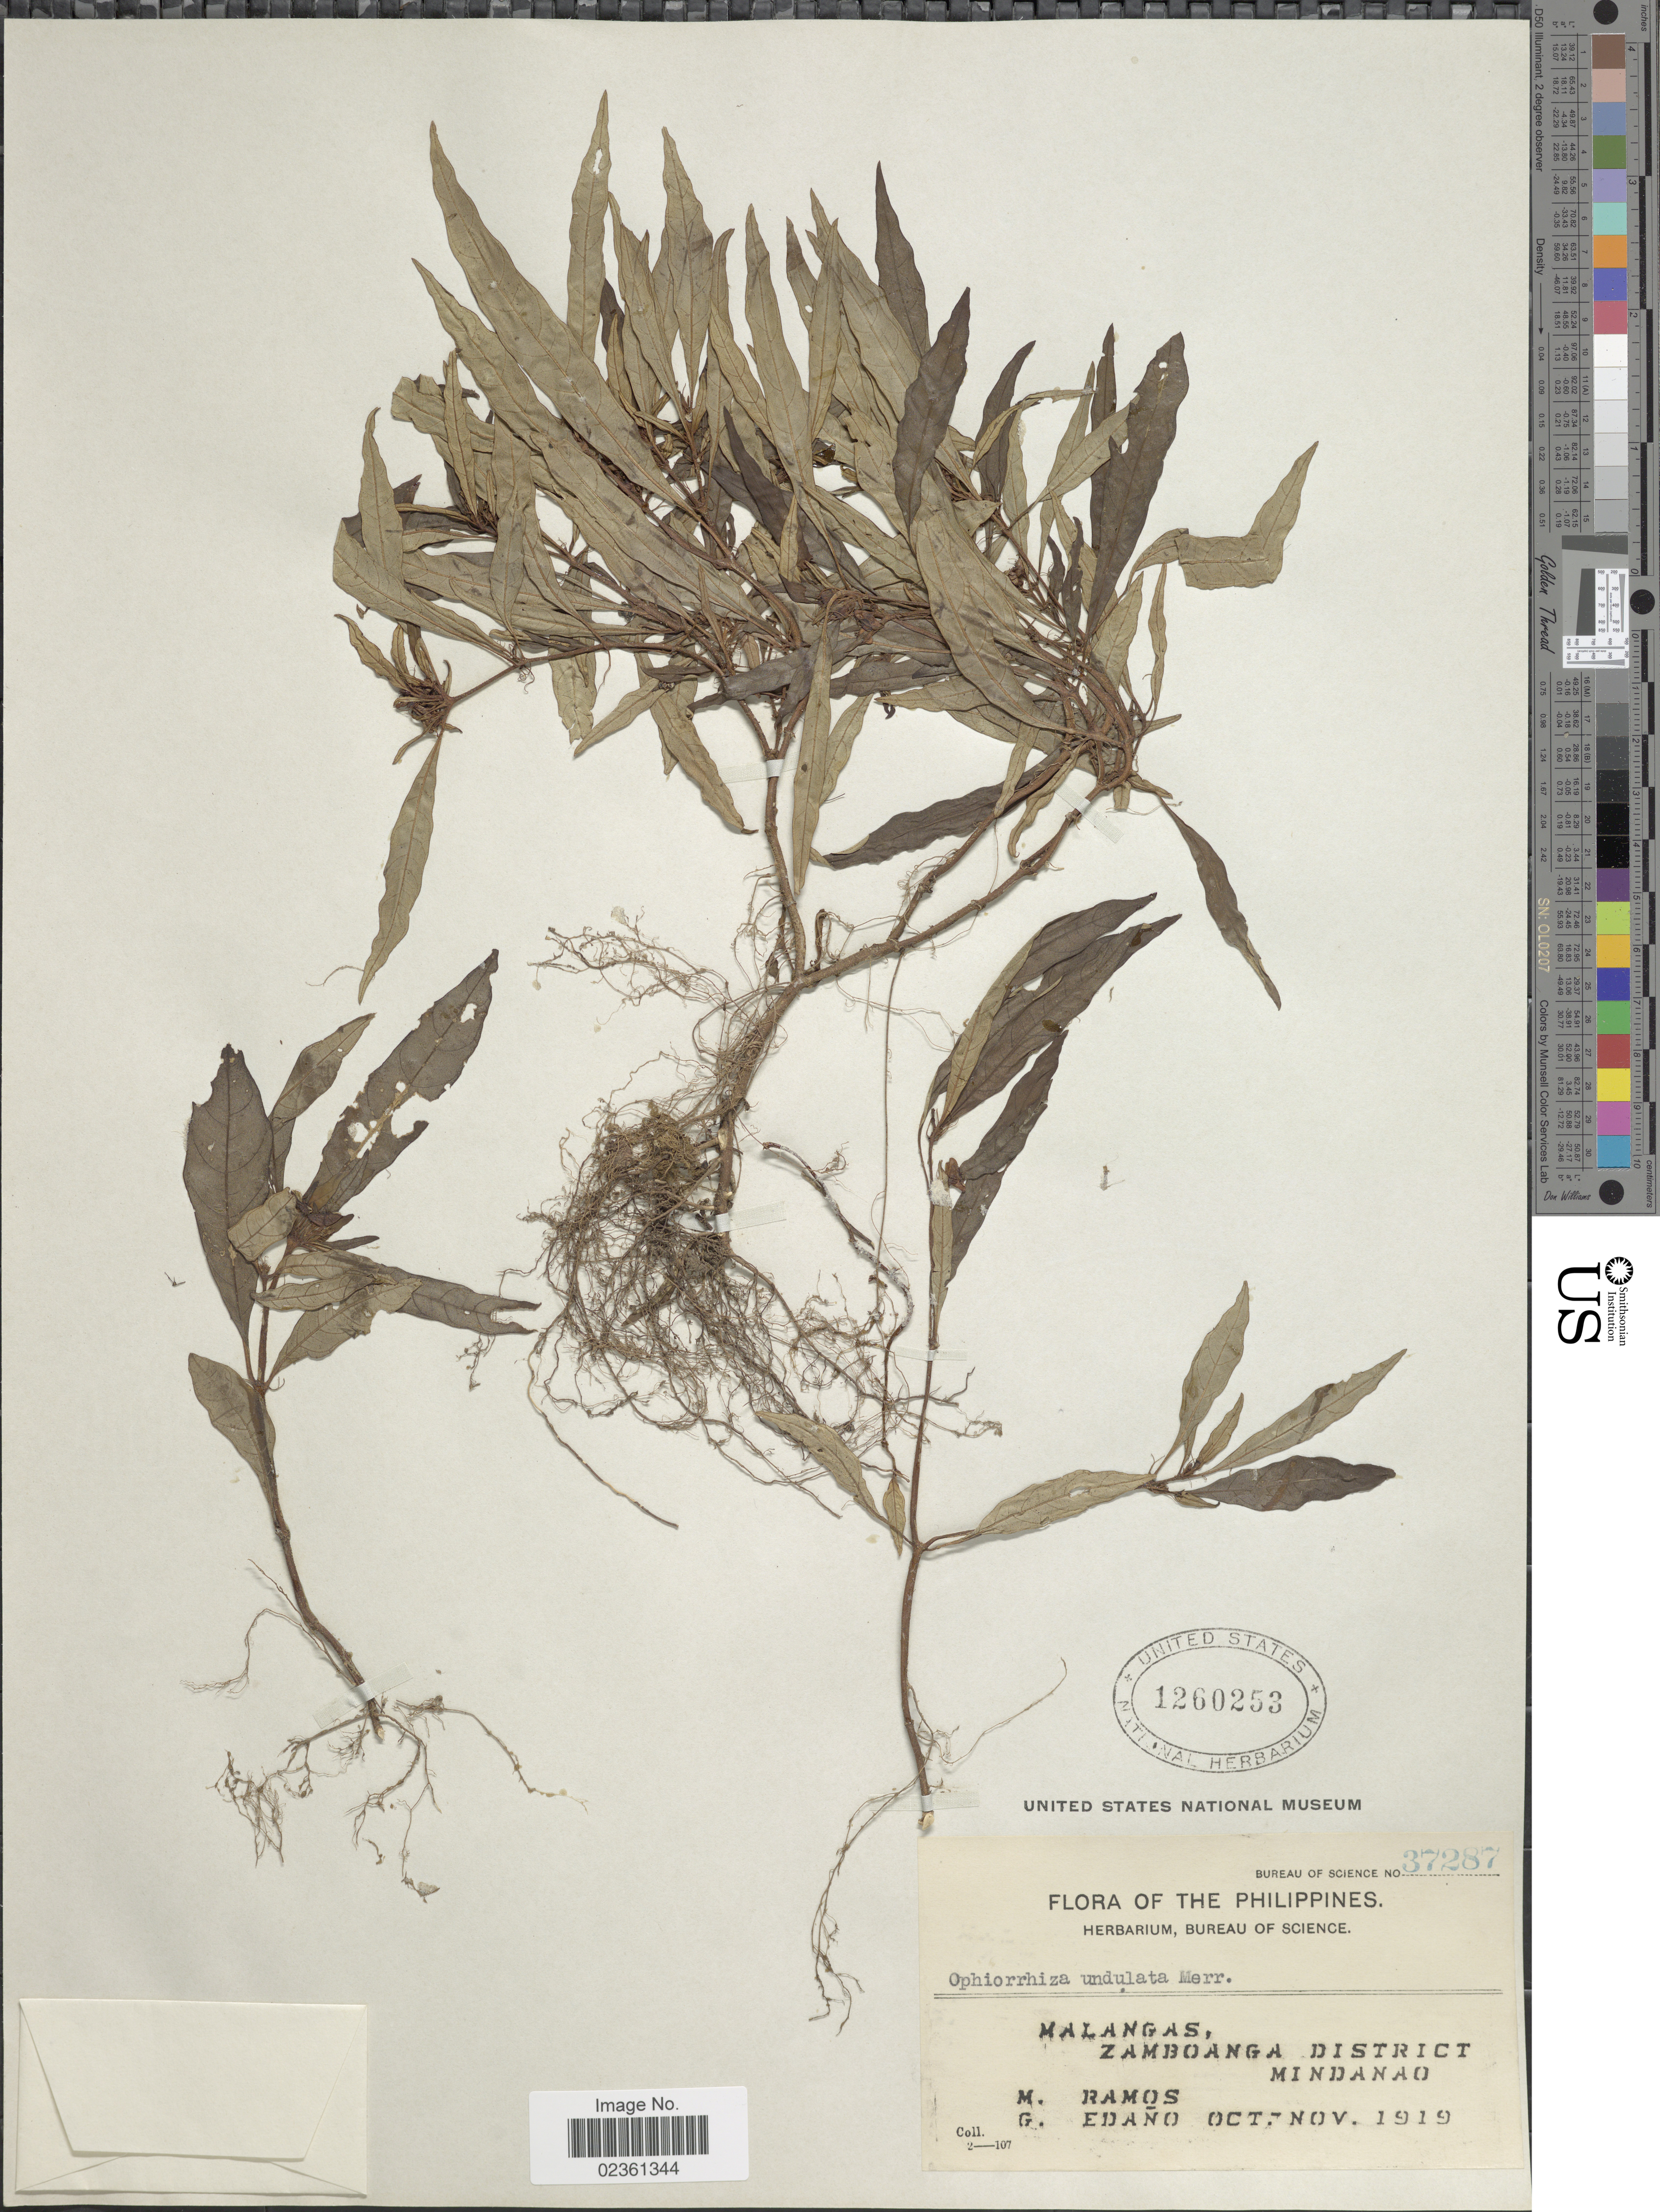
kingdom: Plantae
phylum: Tracheophyta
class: Magnoliopsida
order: Gentianales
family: Rubiaceae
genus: Ophiorrhiza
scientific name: Ophiorrhiza undulata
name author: Merr.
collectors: M. Ramos & G. Edaño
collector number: Bureau of Science 37287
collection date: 1919-10/1919-11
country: Philippines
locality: Malangas, Zamboanga District, Mindanao.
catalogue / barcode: US 1260253